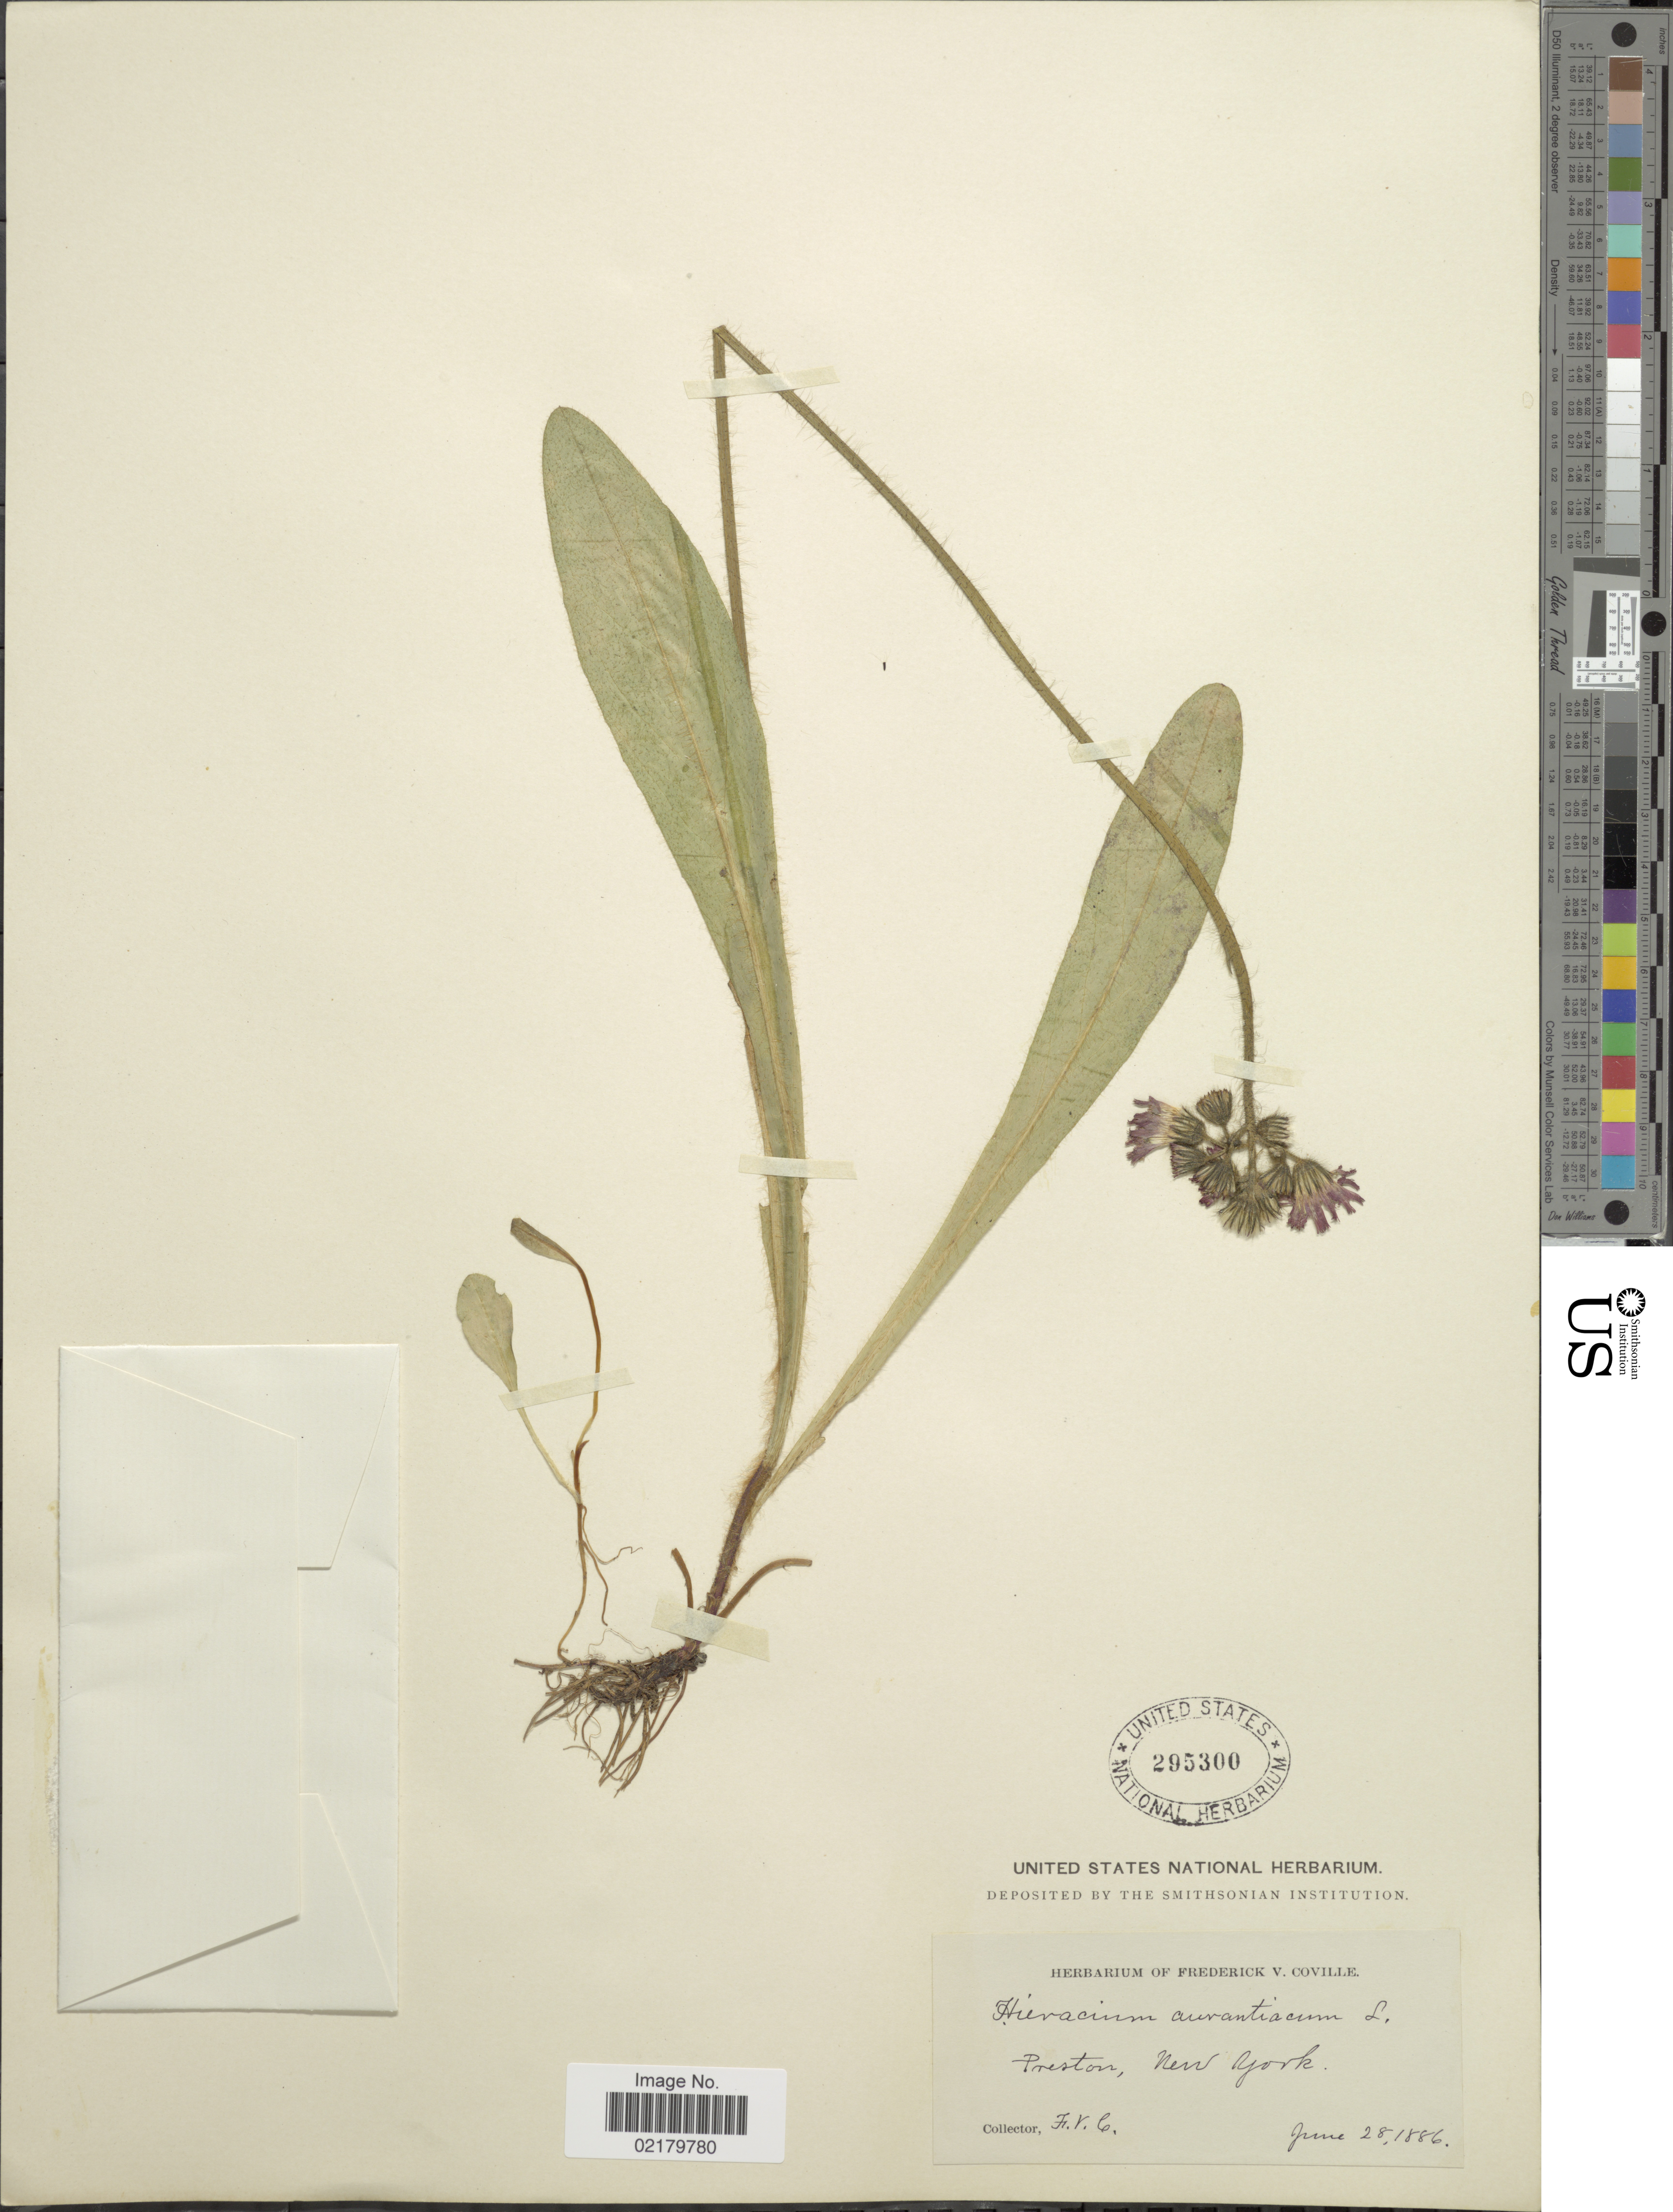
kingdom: Plantae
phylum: Tracheophyta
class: Magnoliopsida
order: Asterales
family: Asteraceae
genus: Pilosella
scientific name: Pilosella aurantiaca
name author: (L.) F.W. Schultz & Sch. Bip.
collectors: F. V. Coville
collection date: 1886-06-28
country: United States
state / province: New York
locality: Preston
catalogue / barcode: US 295300